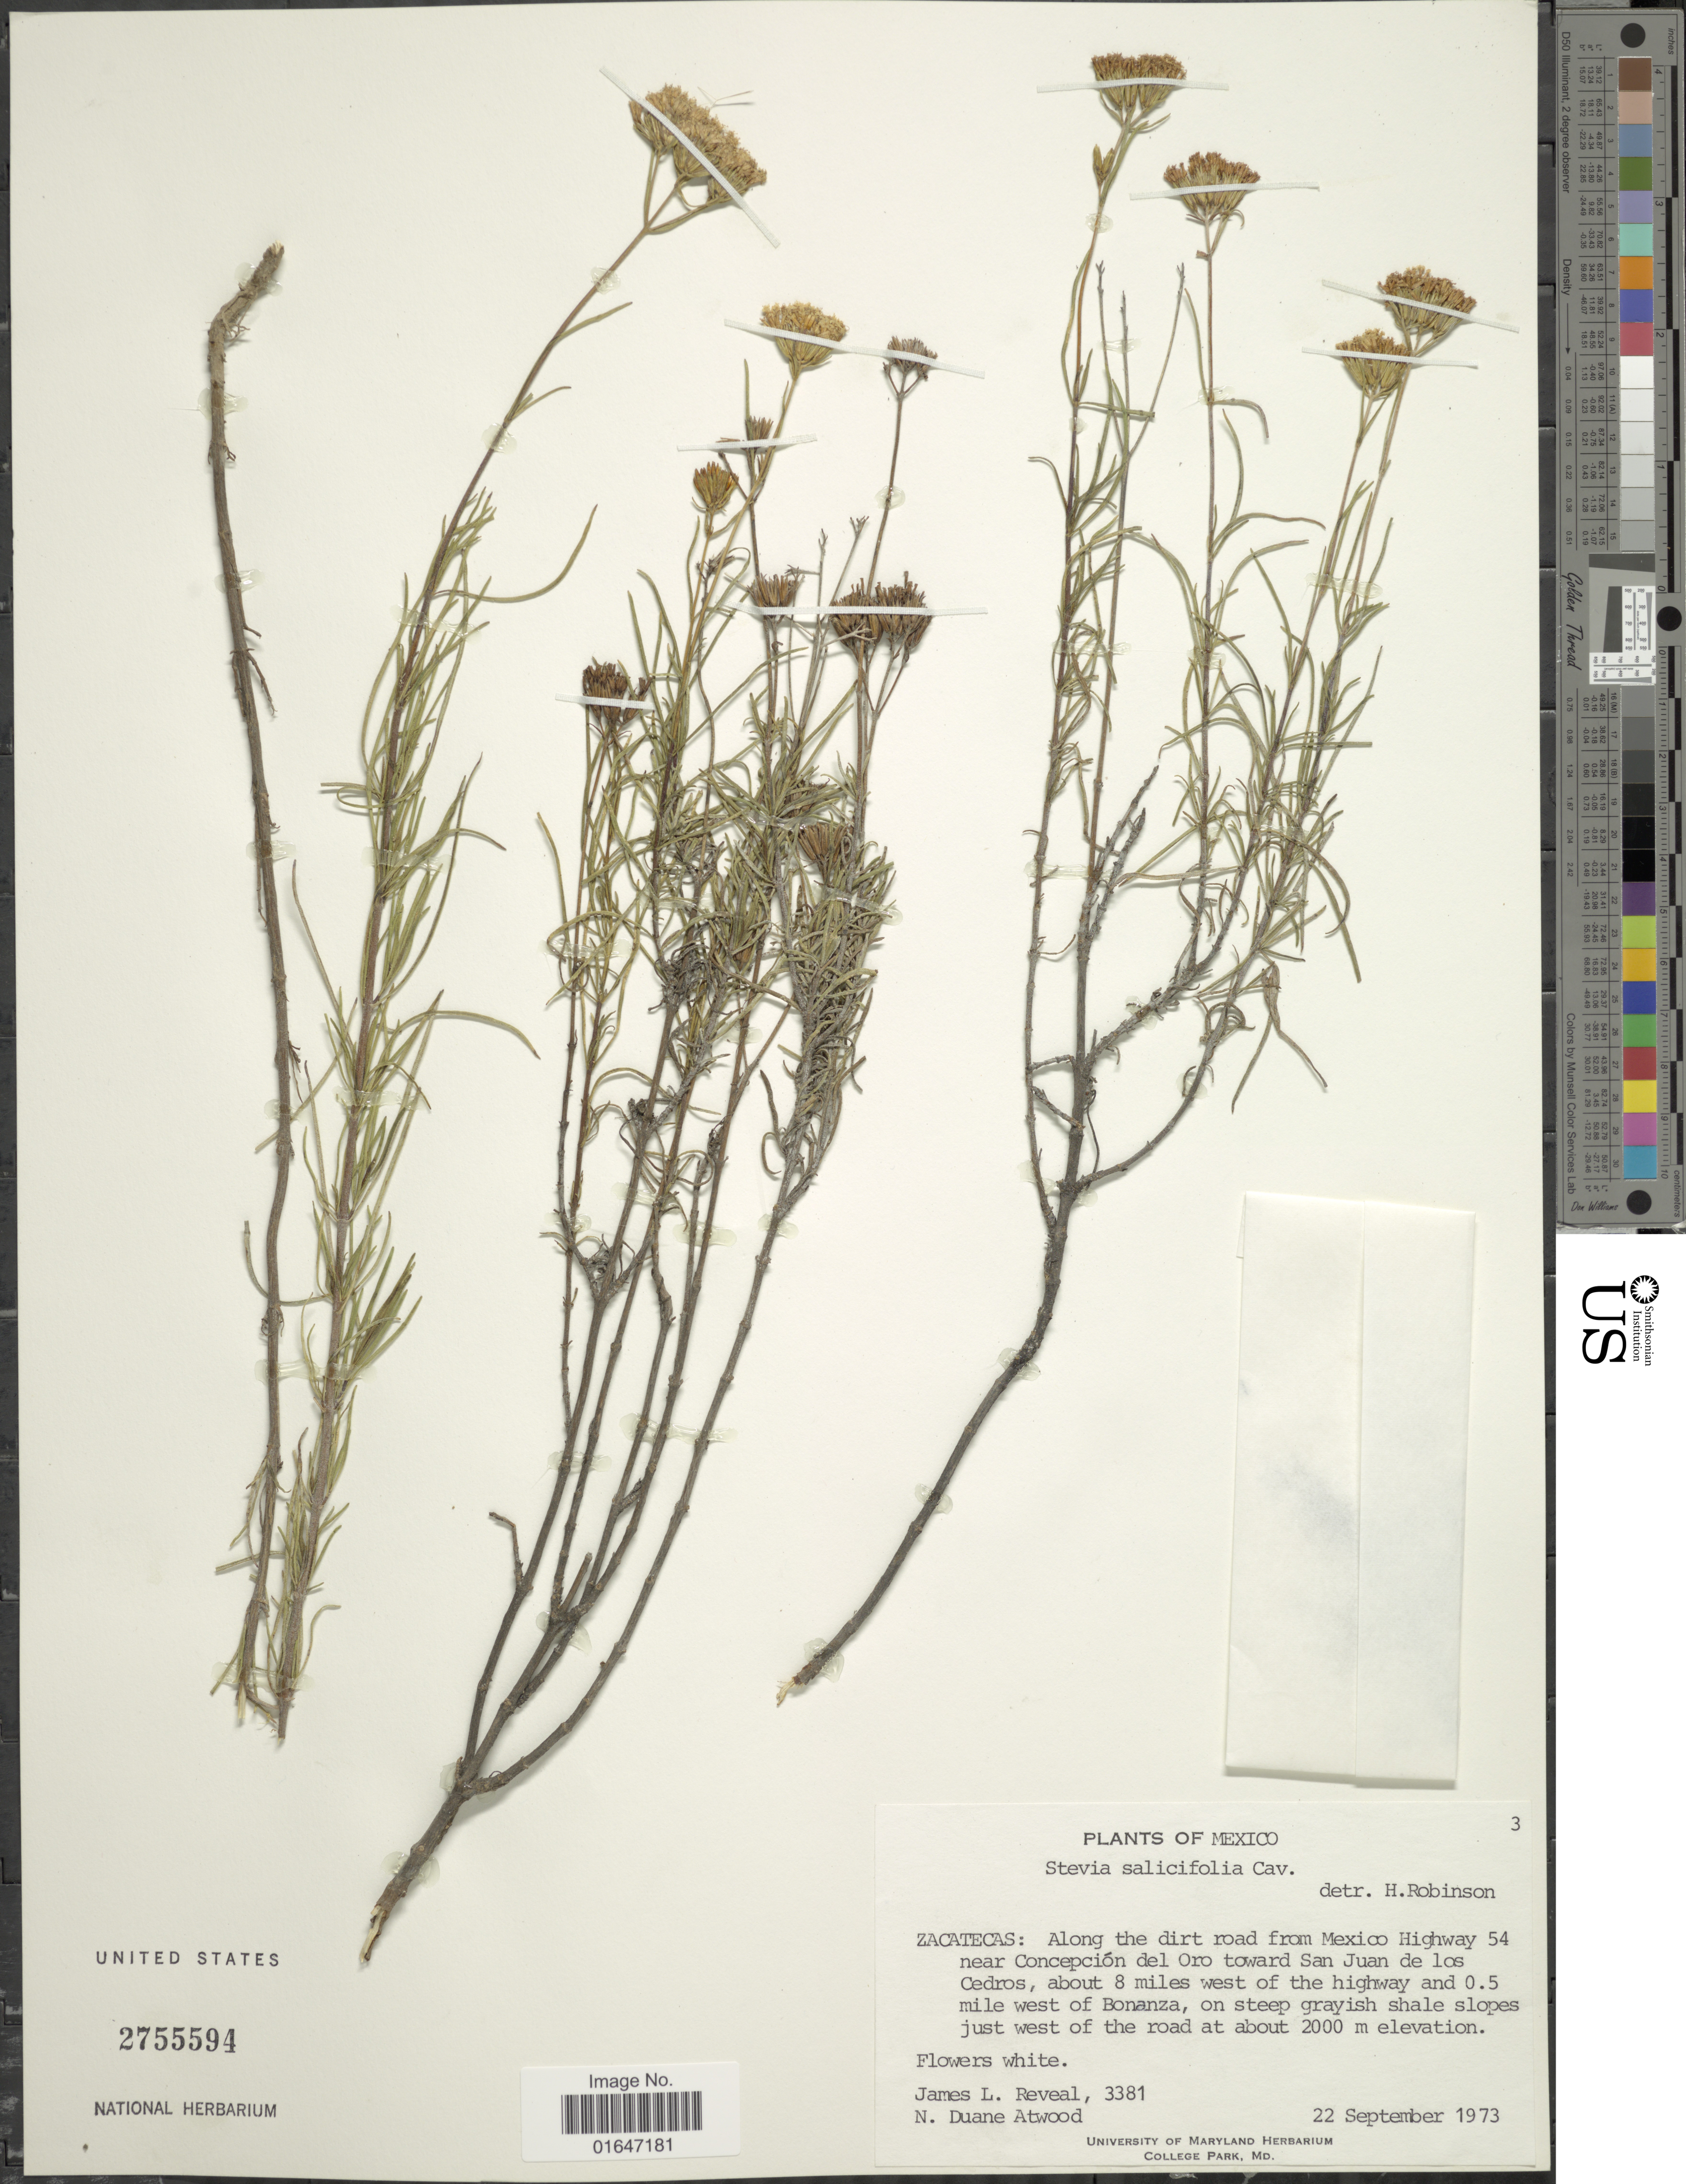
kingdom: Plantae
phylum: Tracheophyta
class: Magnoliopsida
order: Asterales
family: Asteraceae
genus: Stevia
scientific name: Stevia salicifolia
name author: Cav.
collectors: J. L. Reveal & N. Atwood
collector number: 3381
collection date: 1973-09-22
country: Mexico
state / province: Zacatecas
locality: Along the dirt road from Mexico Highway 54 near Concepcion del Oro toward San Juan de los Cedros, about 8 miles west of Highway and 0.5 miles west of Bonanza, on steep grayish shale slopes just west of the road.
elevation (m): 2000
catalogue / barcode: US 2755594